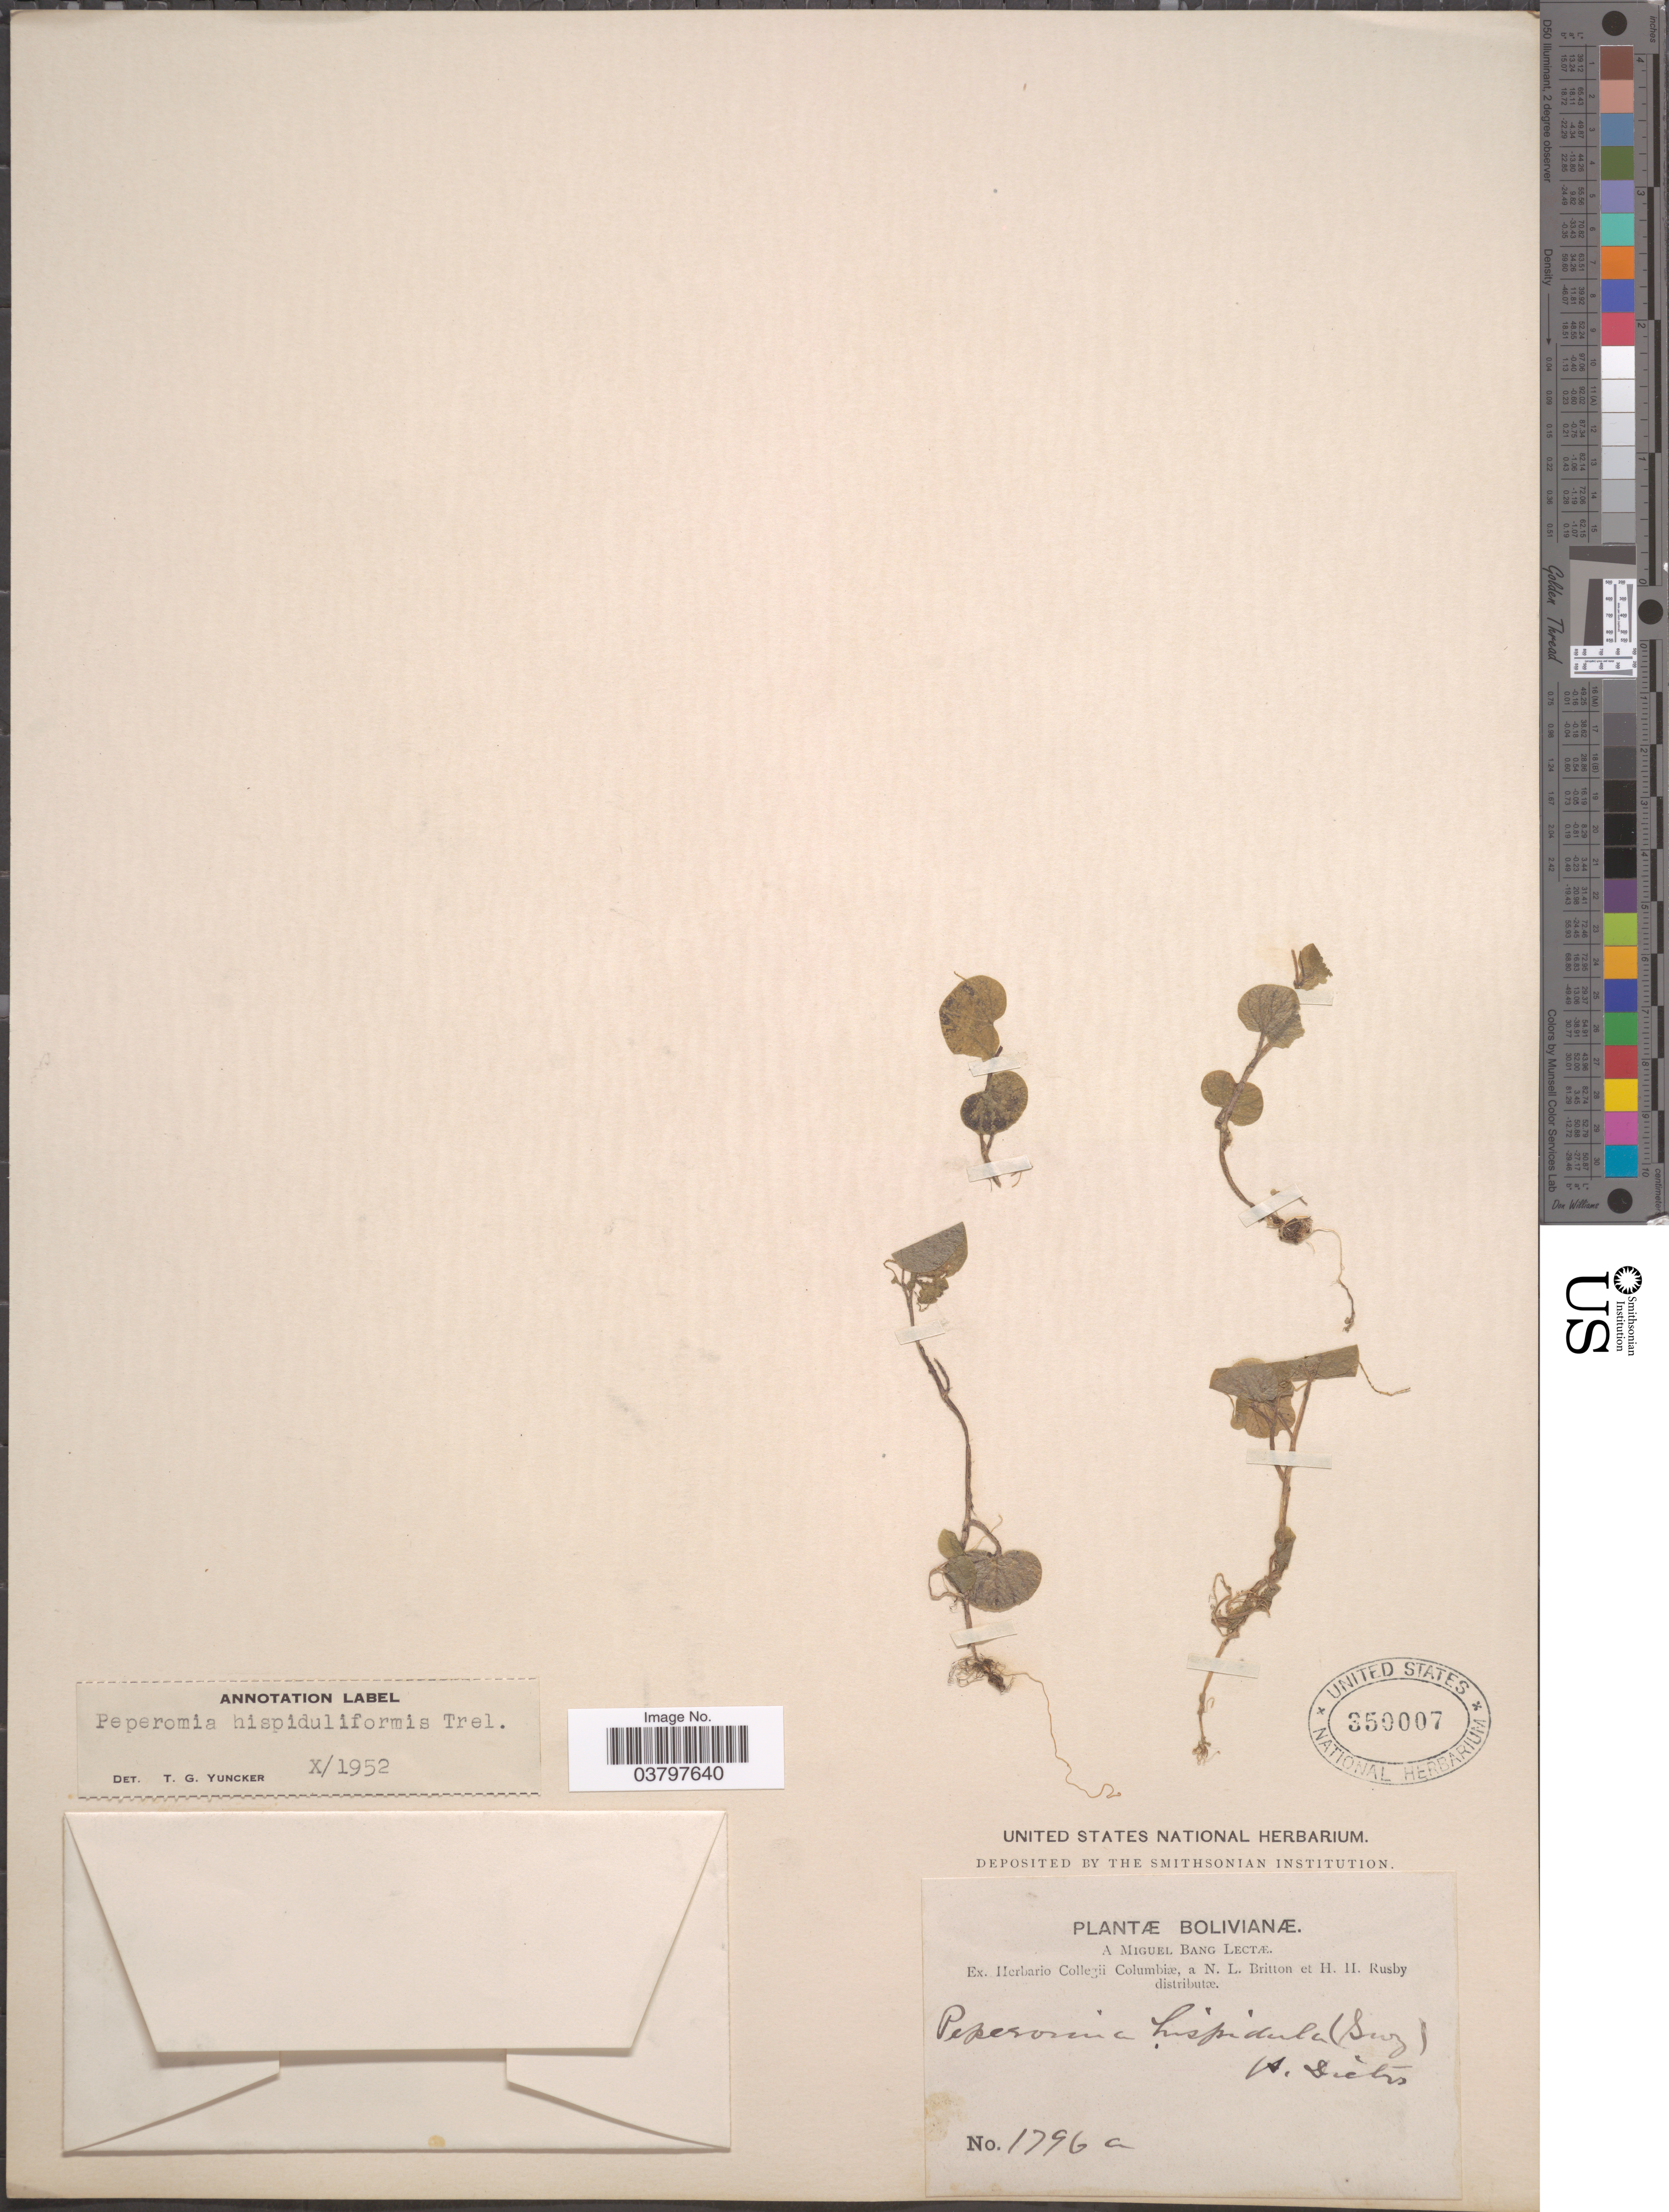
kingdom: Plantae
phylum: Tracheophyta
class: Magnoliopsida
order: Piperales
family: Piperaceae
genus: Peperomia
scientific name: Peperomia hispiduliformis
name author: Trel. in Moldenke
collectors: M. Bang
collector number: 1796a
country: Bolivia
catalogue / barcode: US 350007